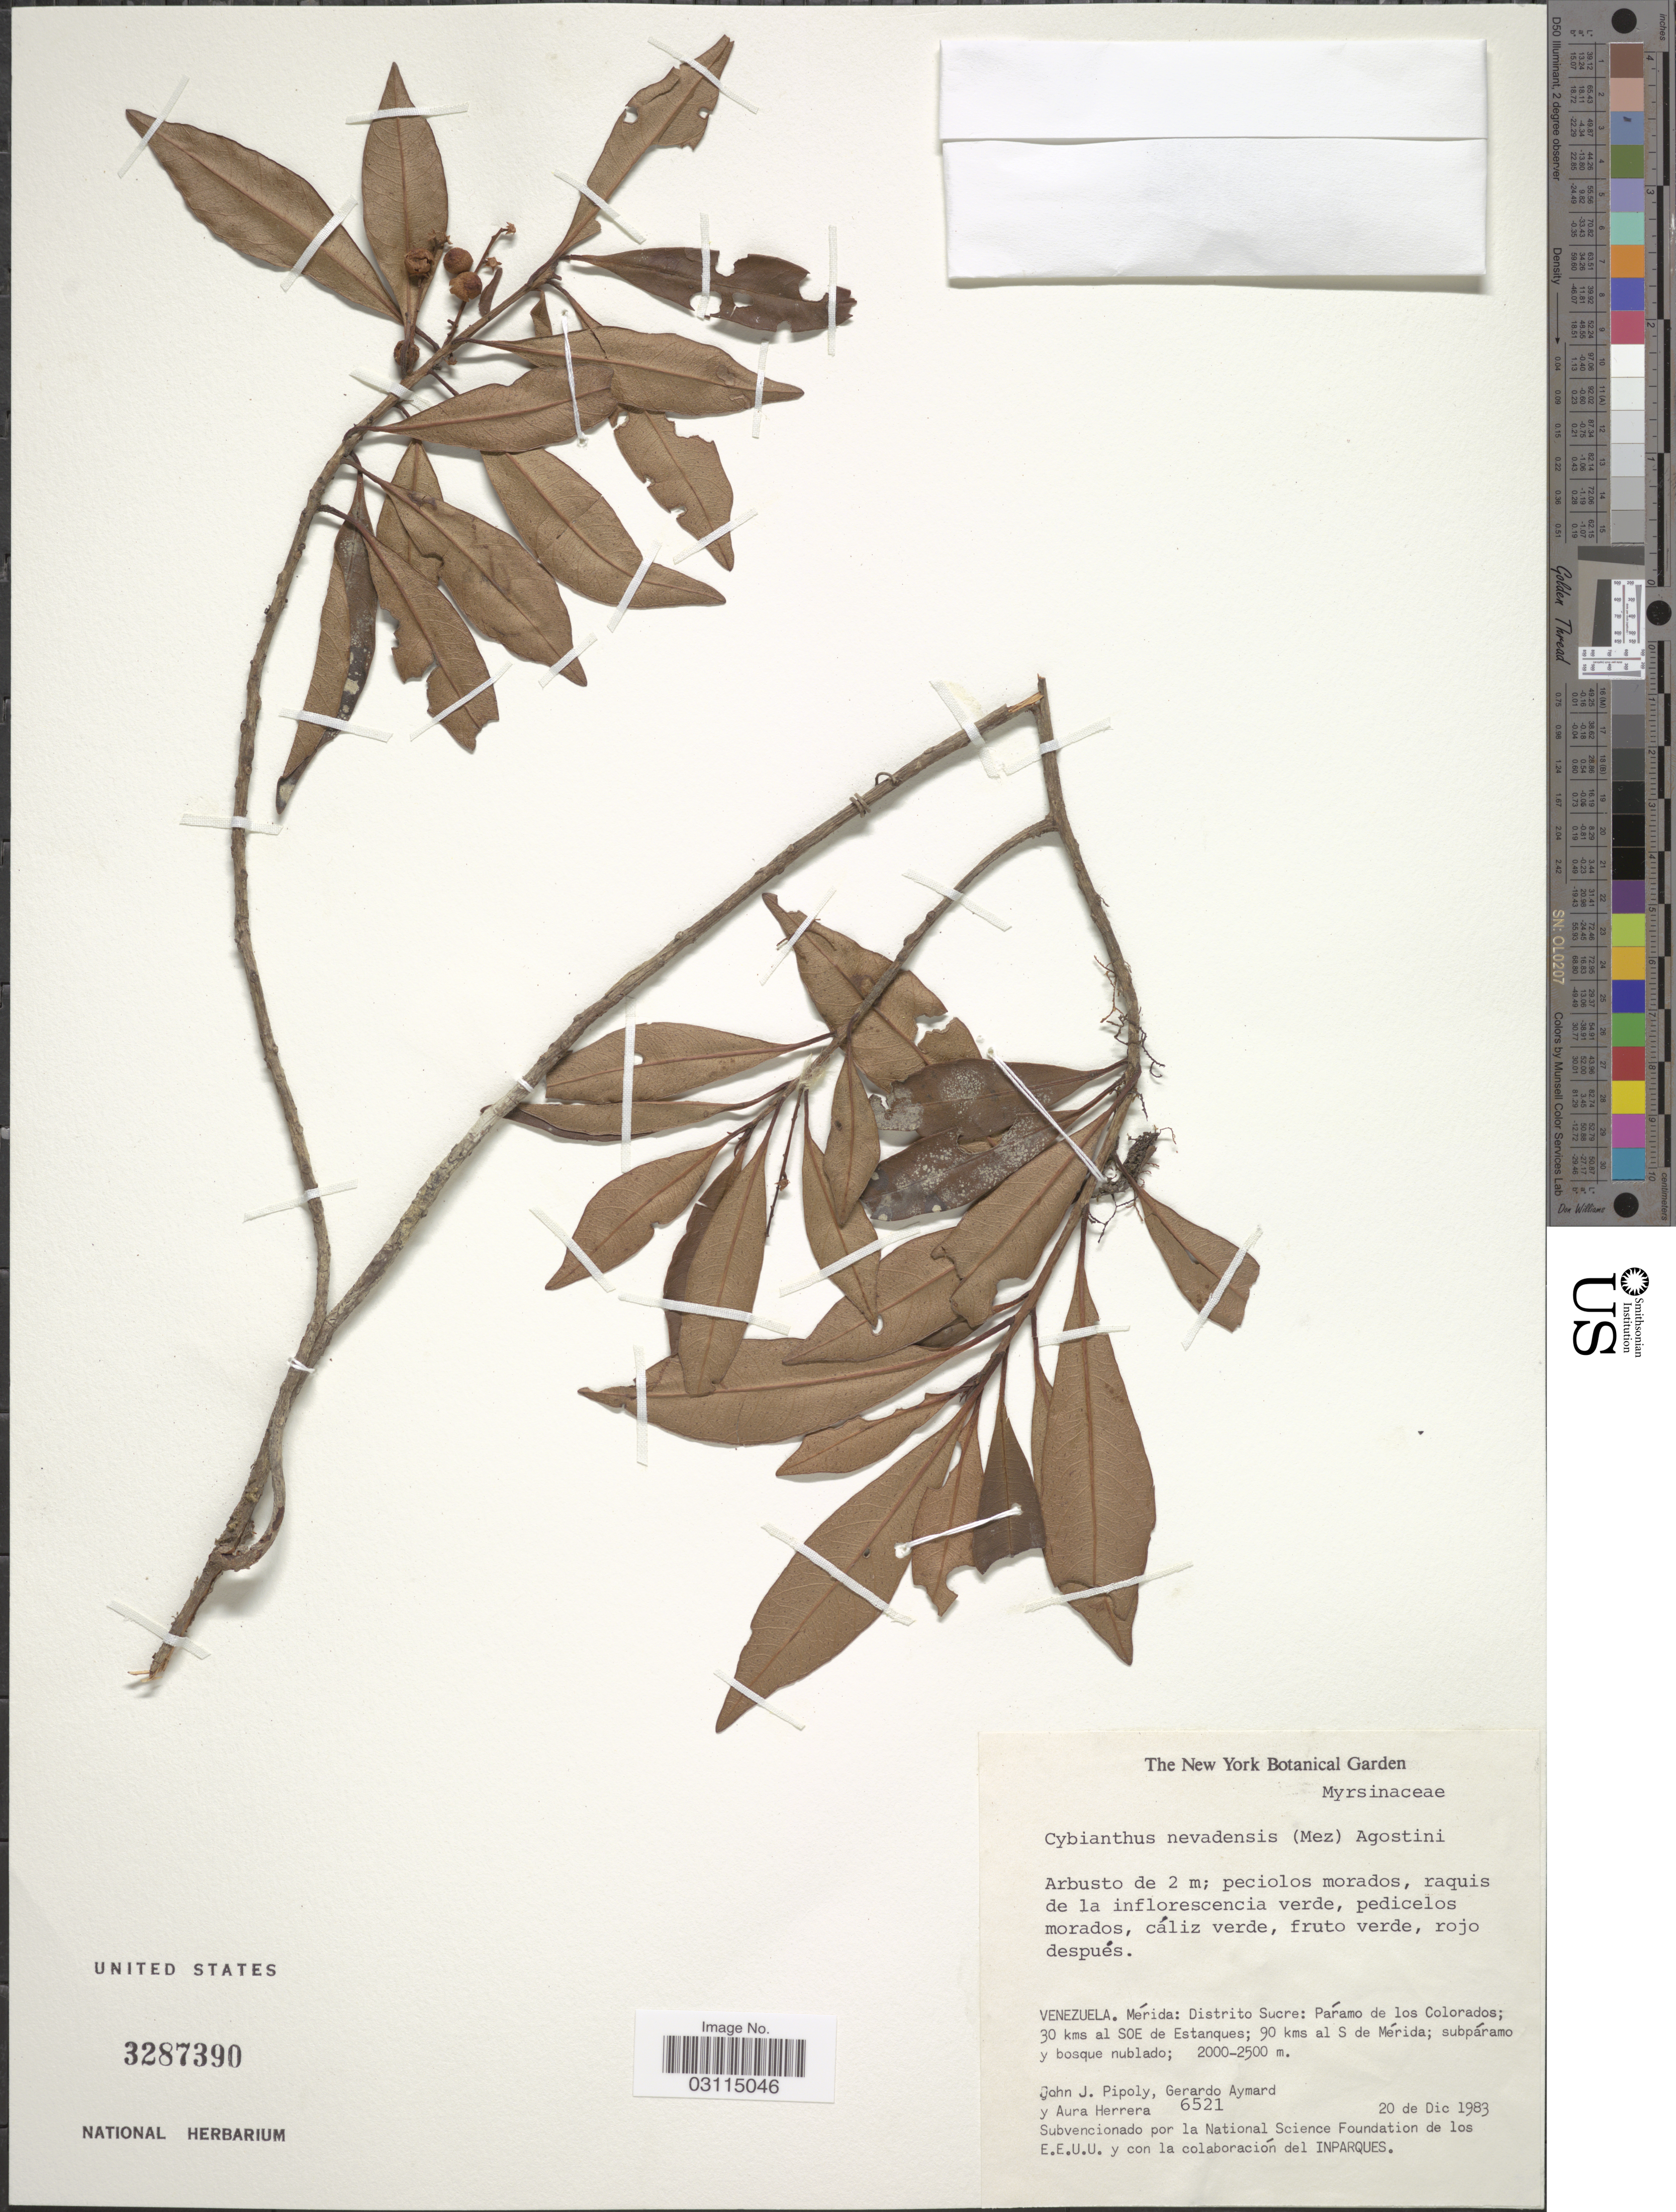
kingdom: Plantae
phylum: Tracheophyta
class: Magnoliopsida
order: Ericales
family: Primulaceae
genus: Cybianthus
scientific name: Cybianthus nevadensis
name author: (Mez) G. Agostini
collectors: J. J. Pipoly, G. A. Aymard & A. Herrera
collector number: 6521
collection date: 1983-12-20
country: Venezuela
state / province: Mérida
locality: Distrito Sucre: Páramo de los Colorados; 30 kms al SOE de Estanques; 90 al S de Mérida.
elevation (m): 2000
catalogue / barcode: US 3287390